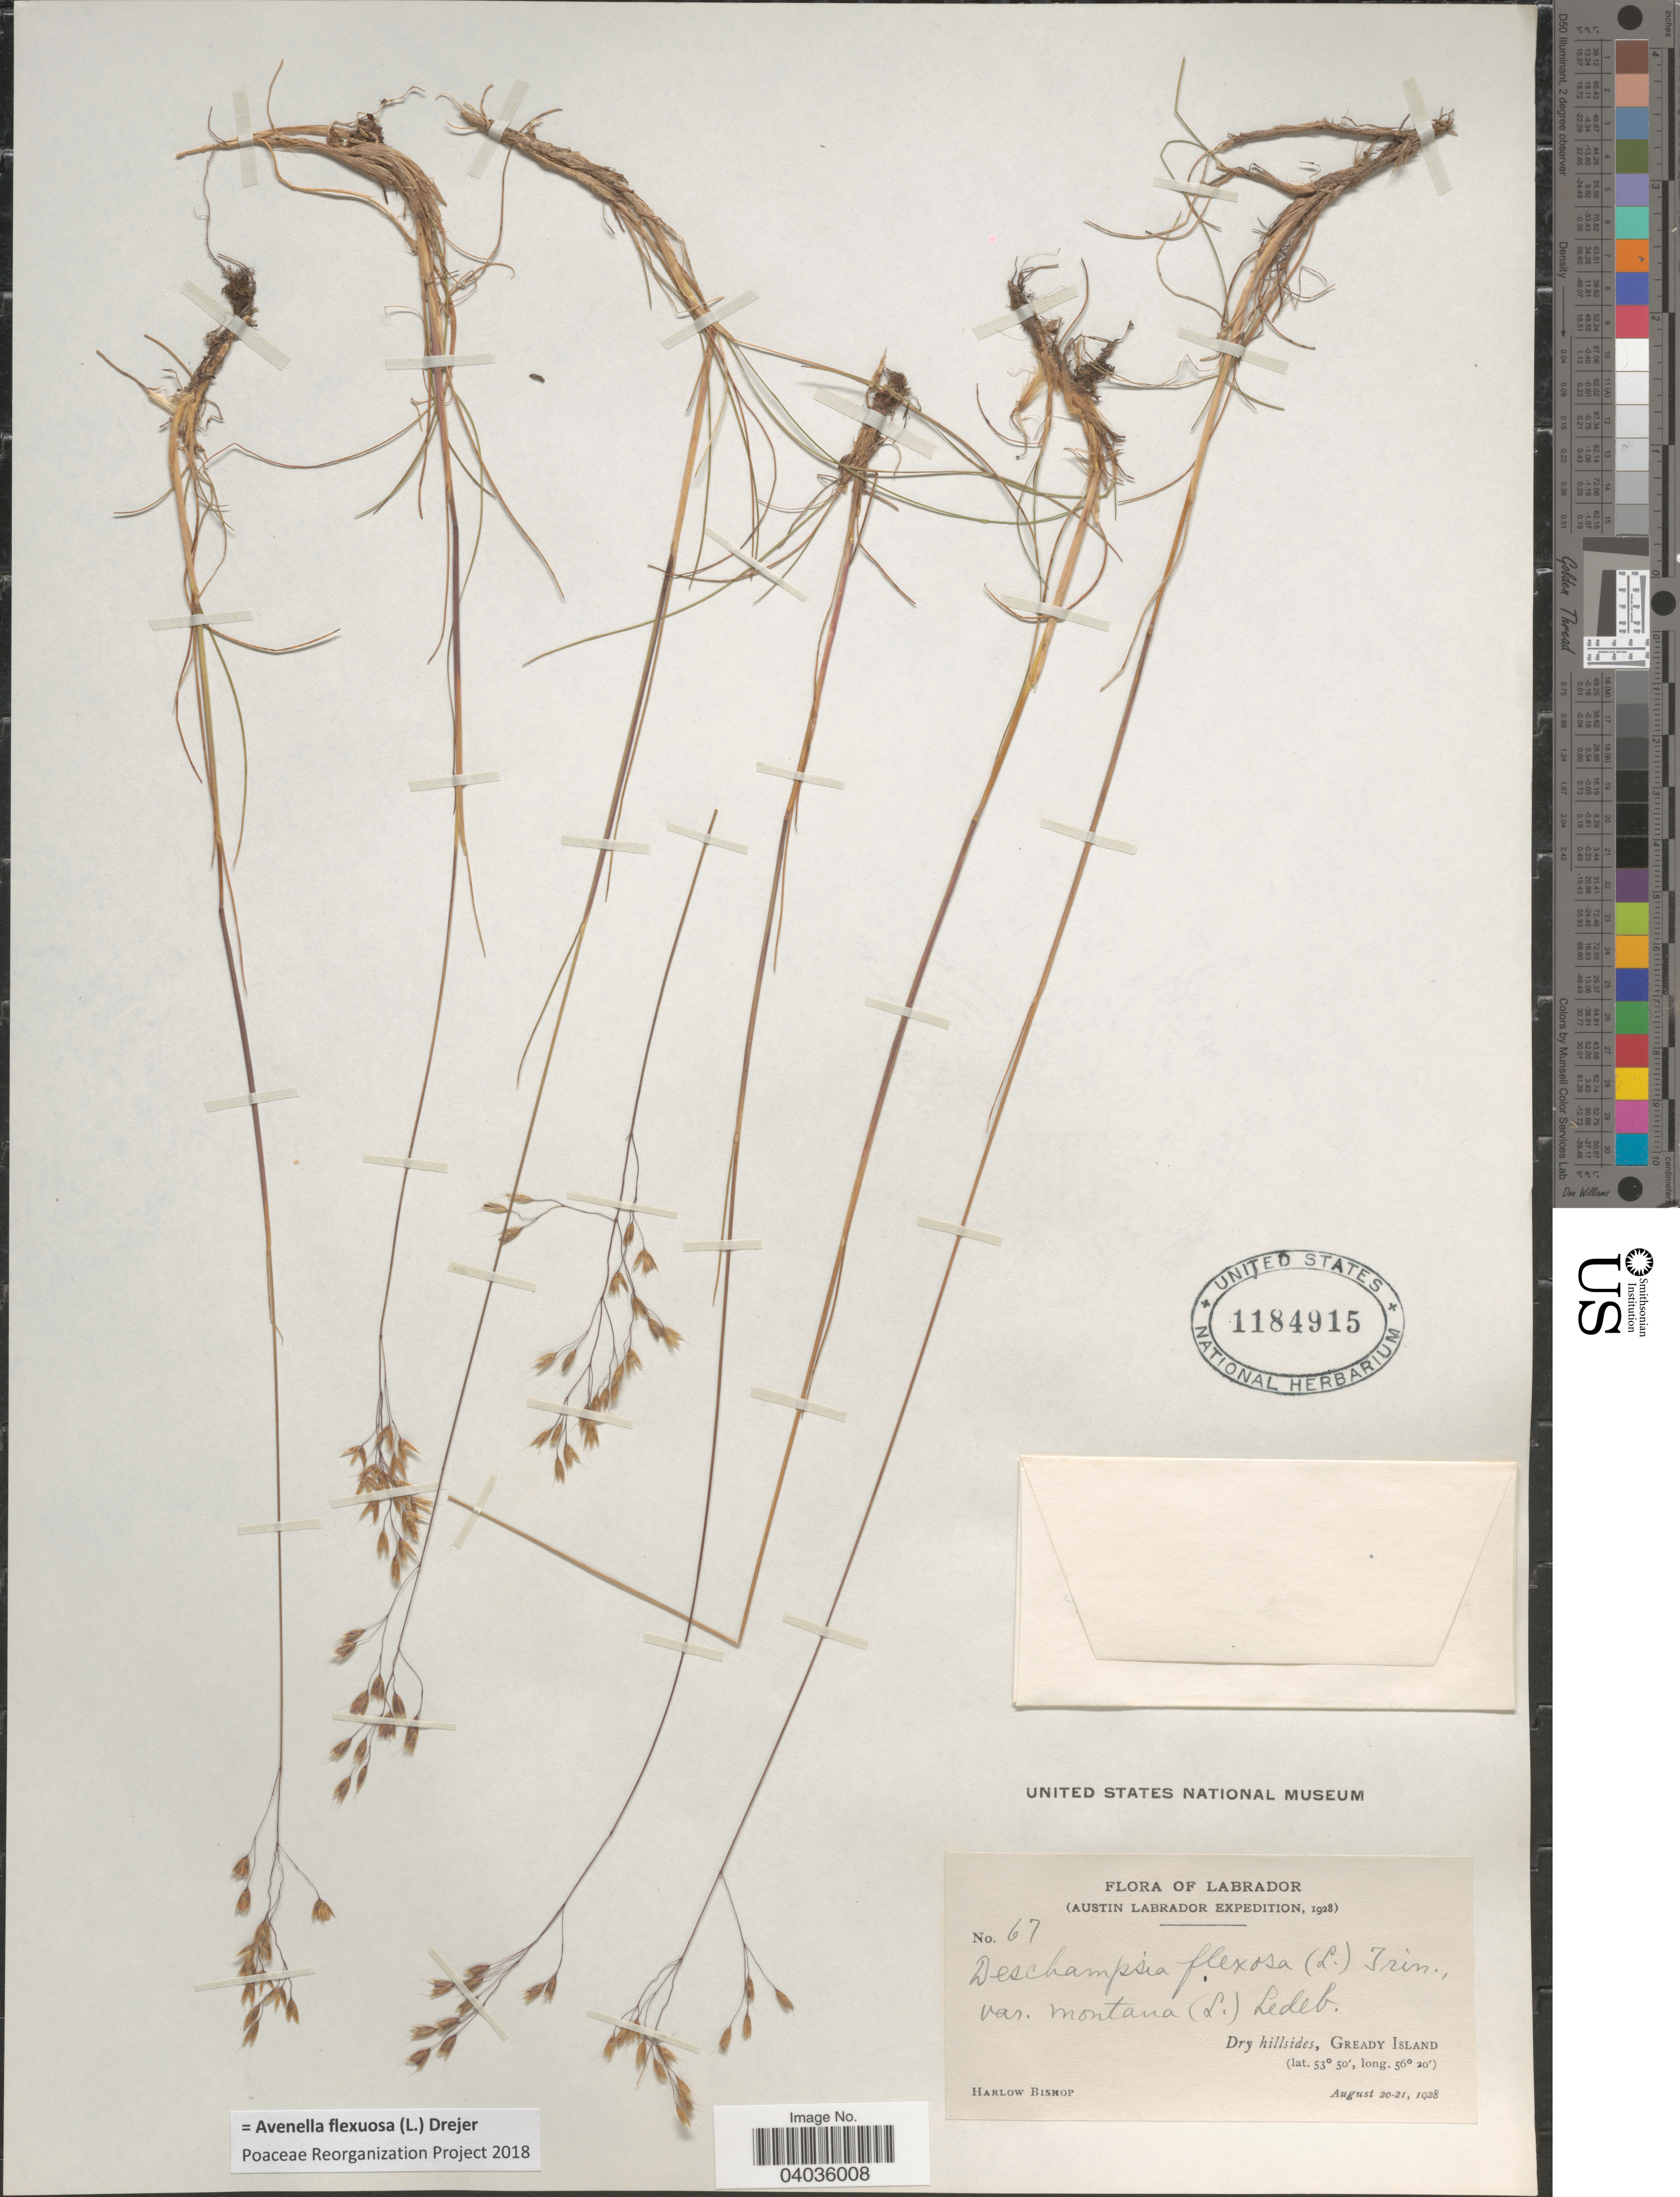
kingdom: Plantae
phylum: Tracheophyta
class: Liliopsida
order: Poales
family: Poaceae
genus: Avenella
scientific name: Avenella flexuosa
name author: (L.) Drejer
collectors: H. Bishop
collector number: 67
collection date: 1928-08-20/1928-08-21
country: Canada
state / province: Newfoundland and Labrador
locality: Labrador. Dry hillsides, Gready Island.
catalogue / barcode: US 1184915